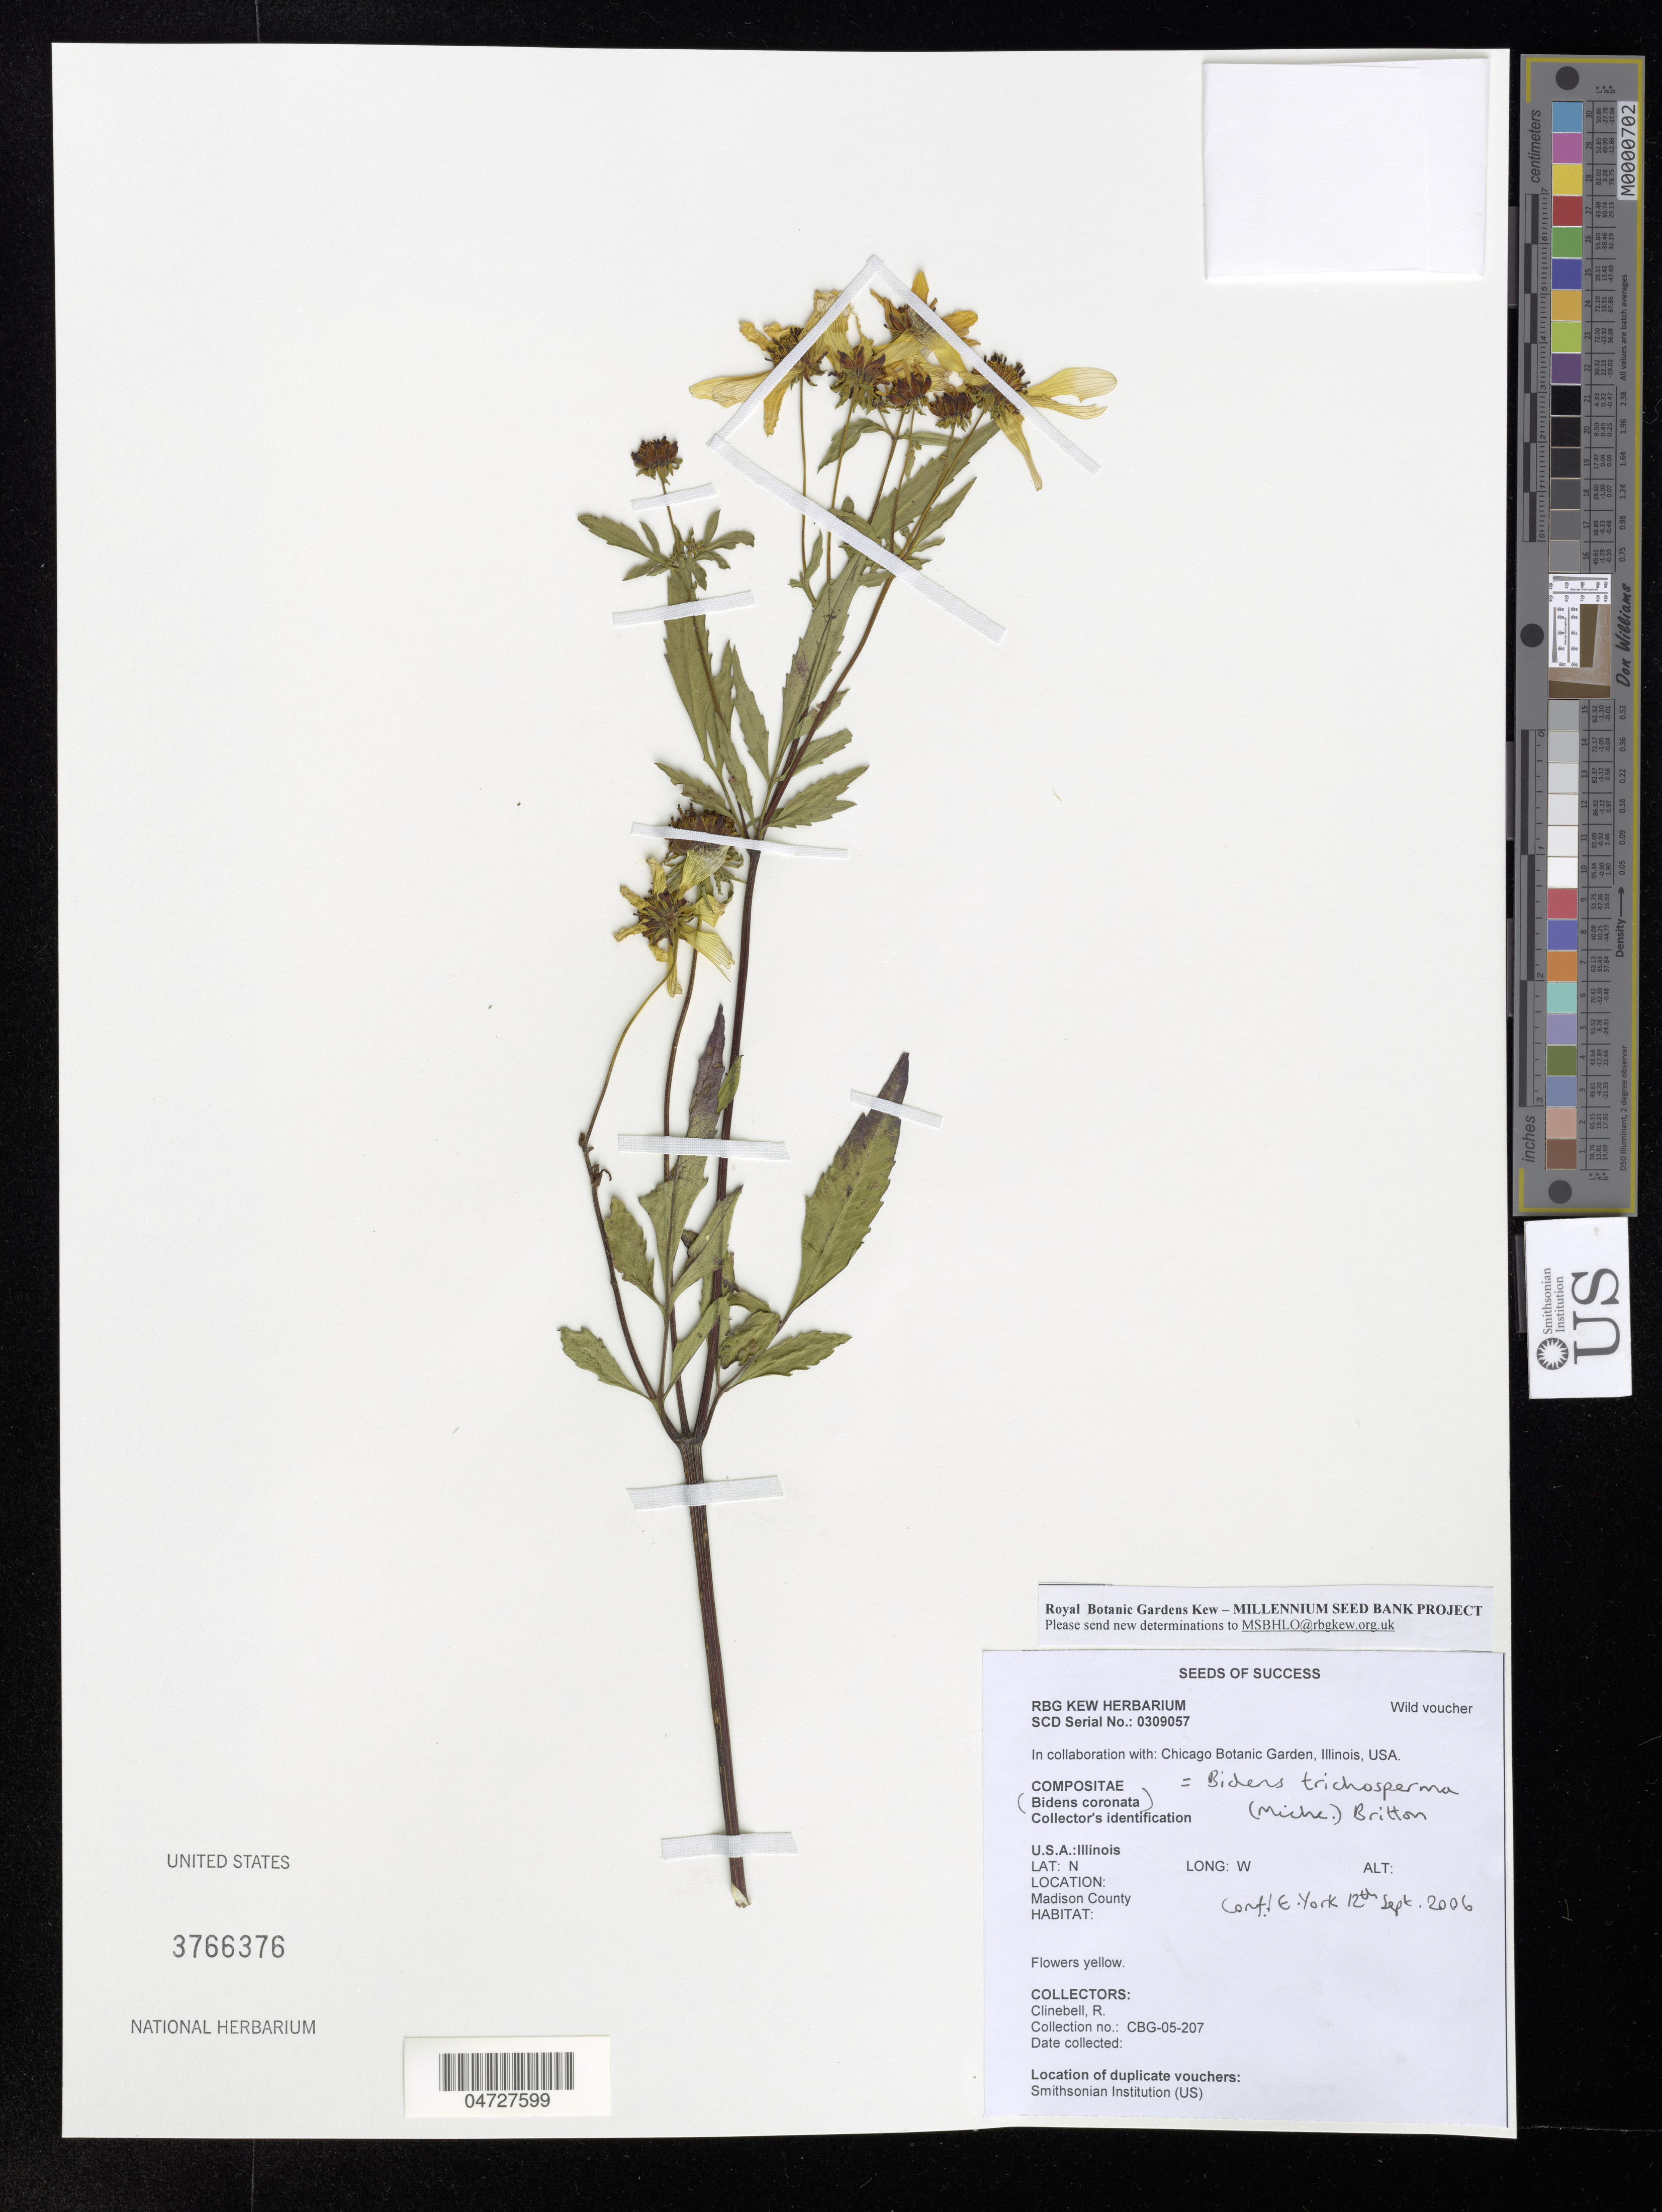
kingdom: Plantae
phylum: Tracheophyta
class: Magnoliopsida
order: Asterales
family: Asteraceae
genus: Bidens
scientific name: Bidens trichosperma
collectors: R. Clinebell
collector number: CBG-05-207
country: United States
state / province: Illinois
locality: Madison County.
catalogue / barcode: US 3766376